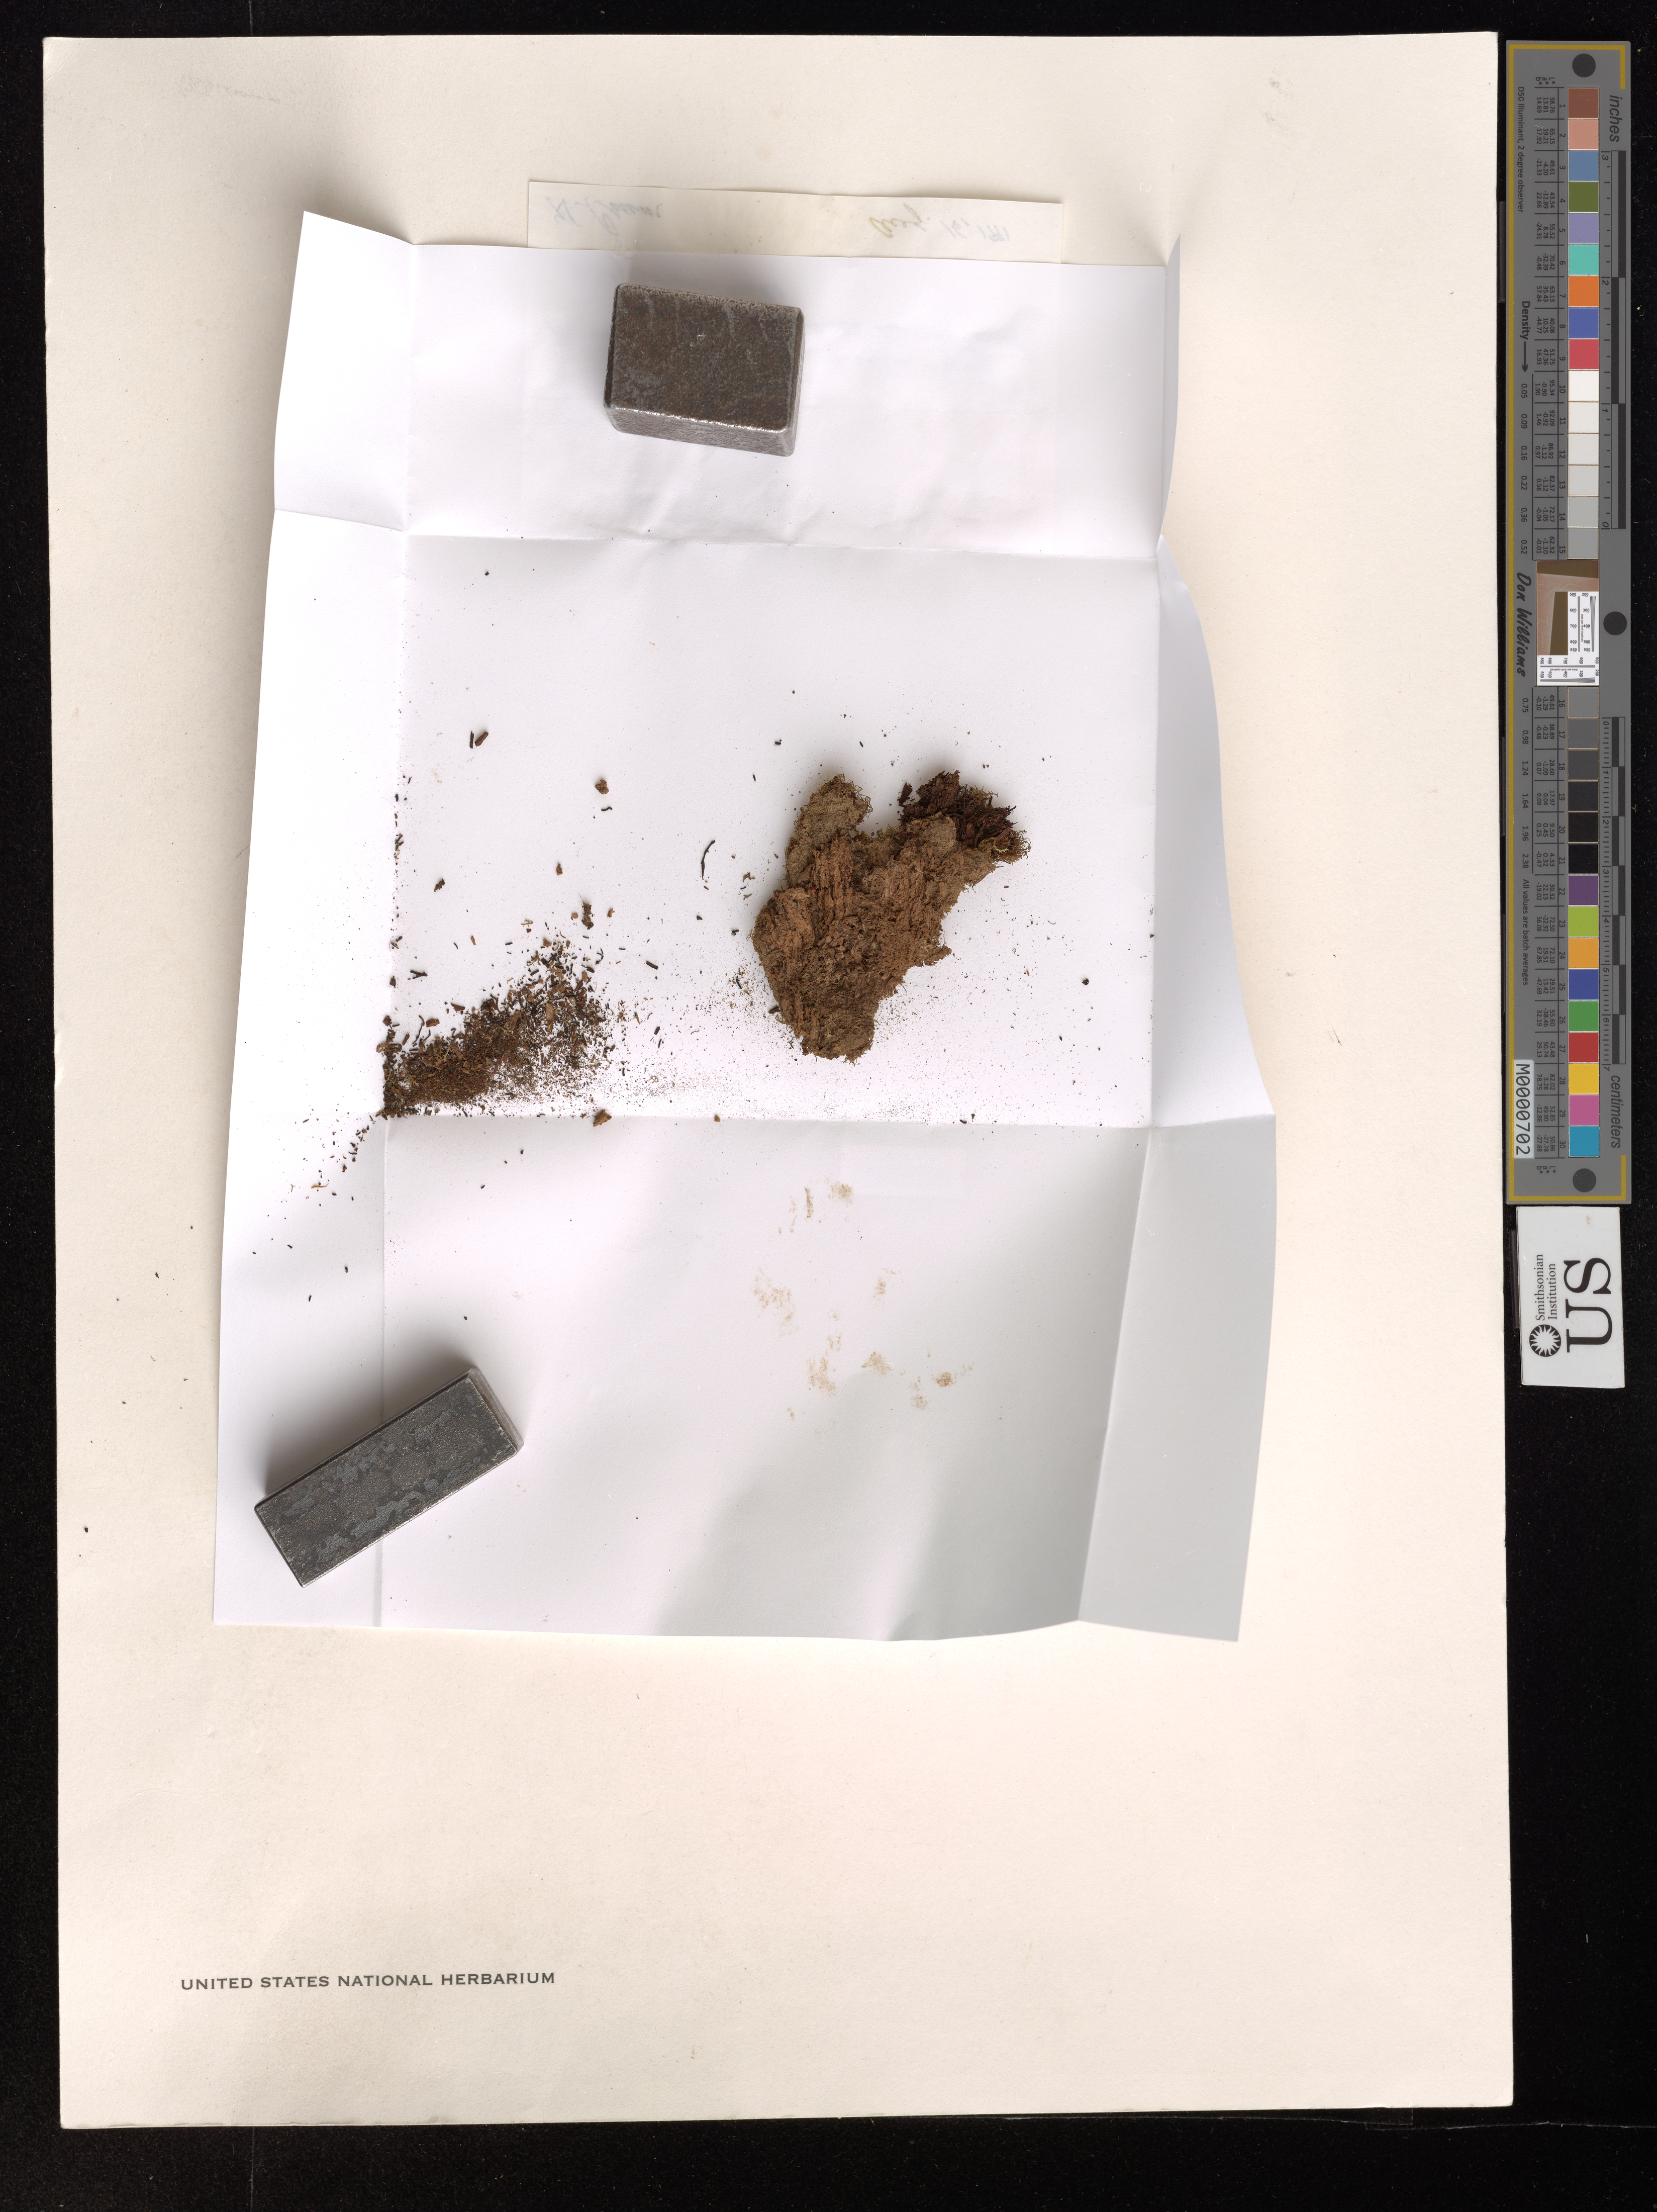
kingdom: Plantae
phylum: Marchantiophyta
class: Jungermanniopsida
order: Jungermanniales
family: Lepidoziaceae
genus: Lepidozia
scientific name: Lepidozia reptans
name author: (L.) Dumort.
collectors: H. Crum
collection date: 1911-08-16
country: United States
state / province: Michigan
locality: Mackinac Co. - on very thin stump in hemlock stand near Newing Creek, S. of Round Lake.*